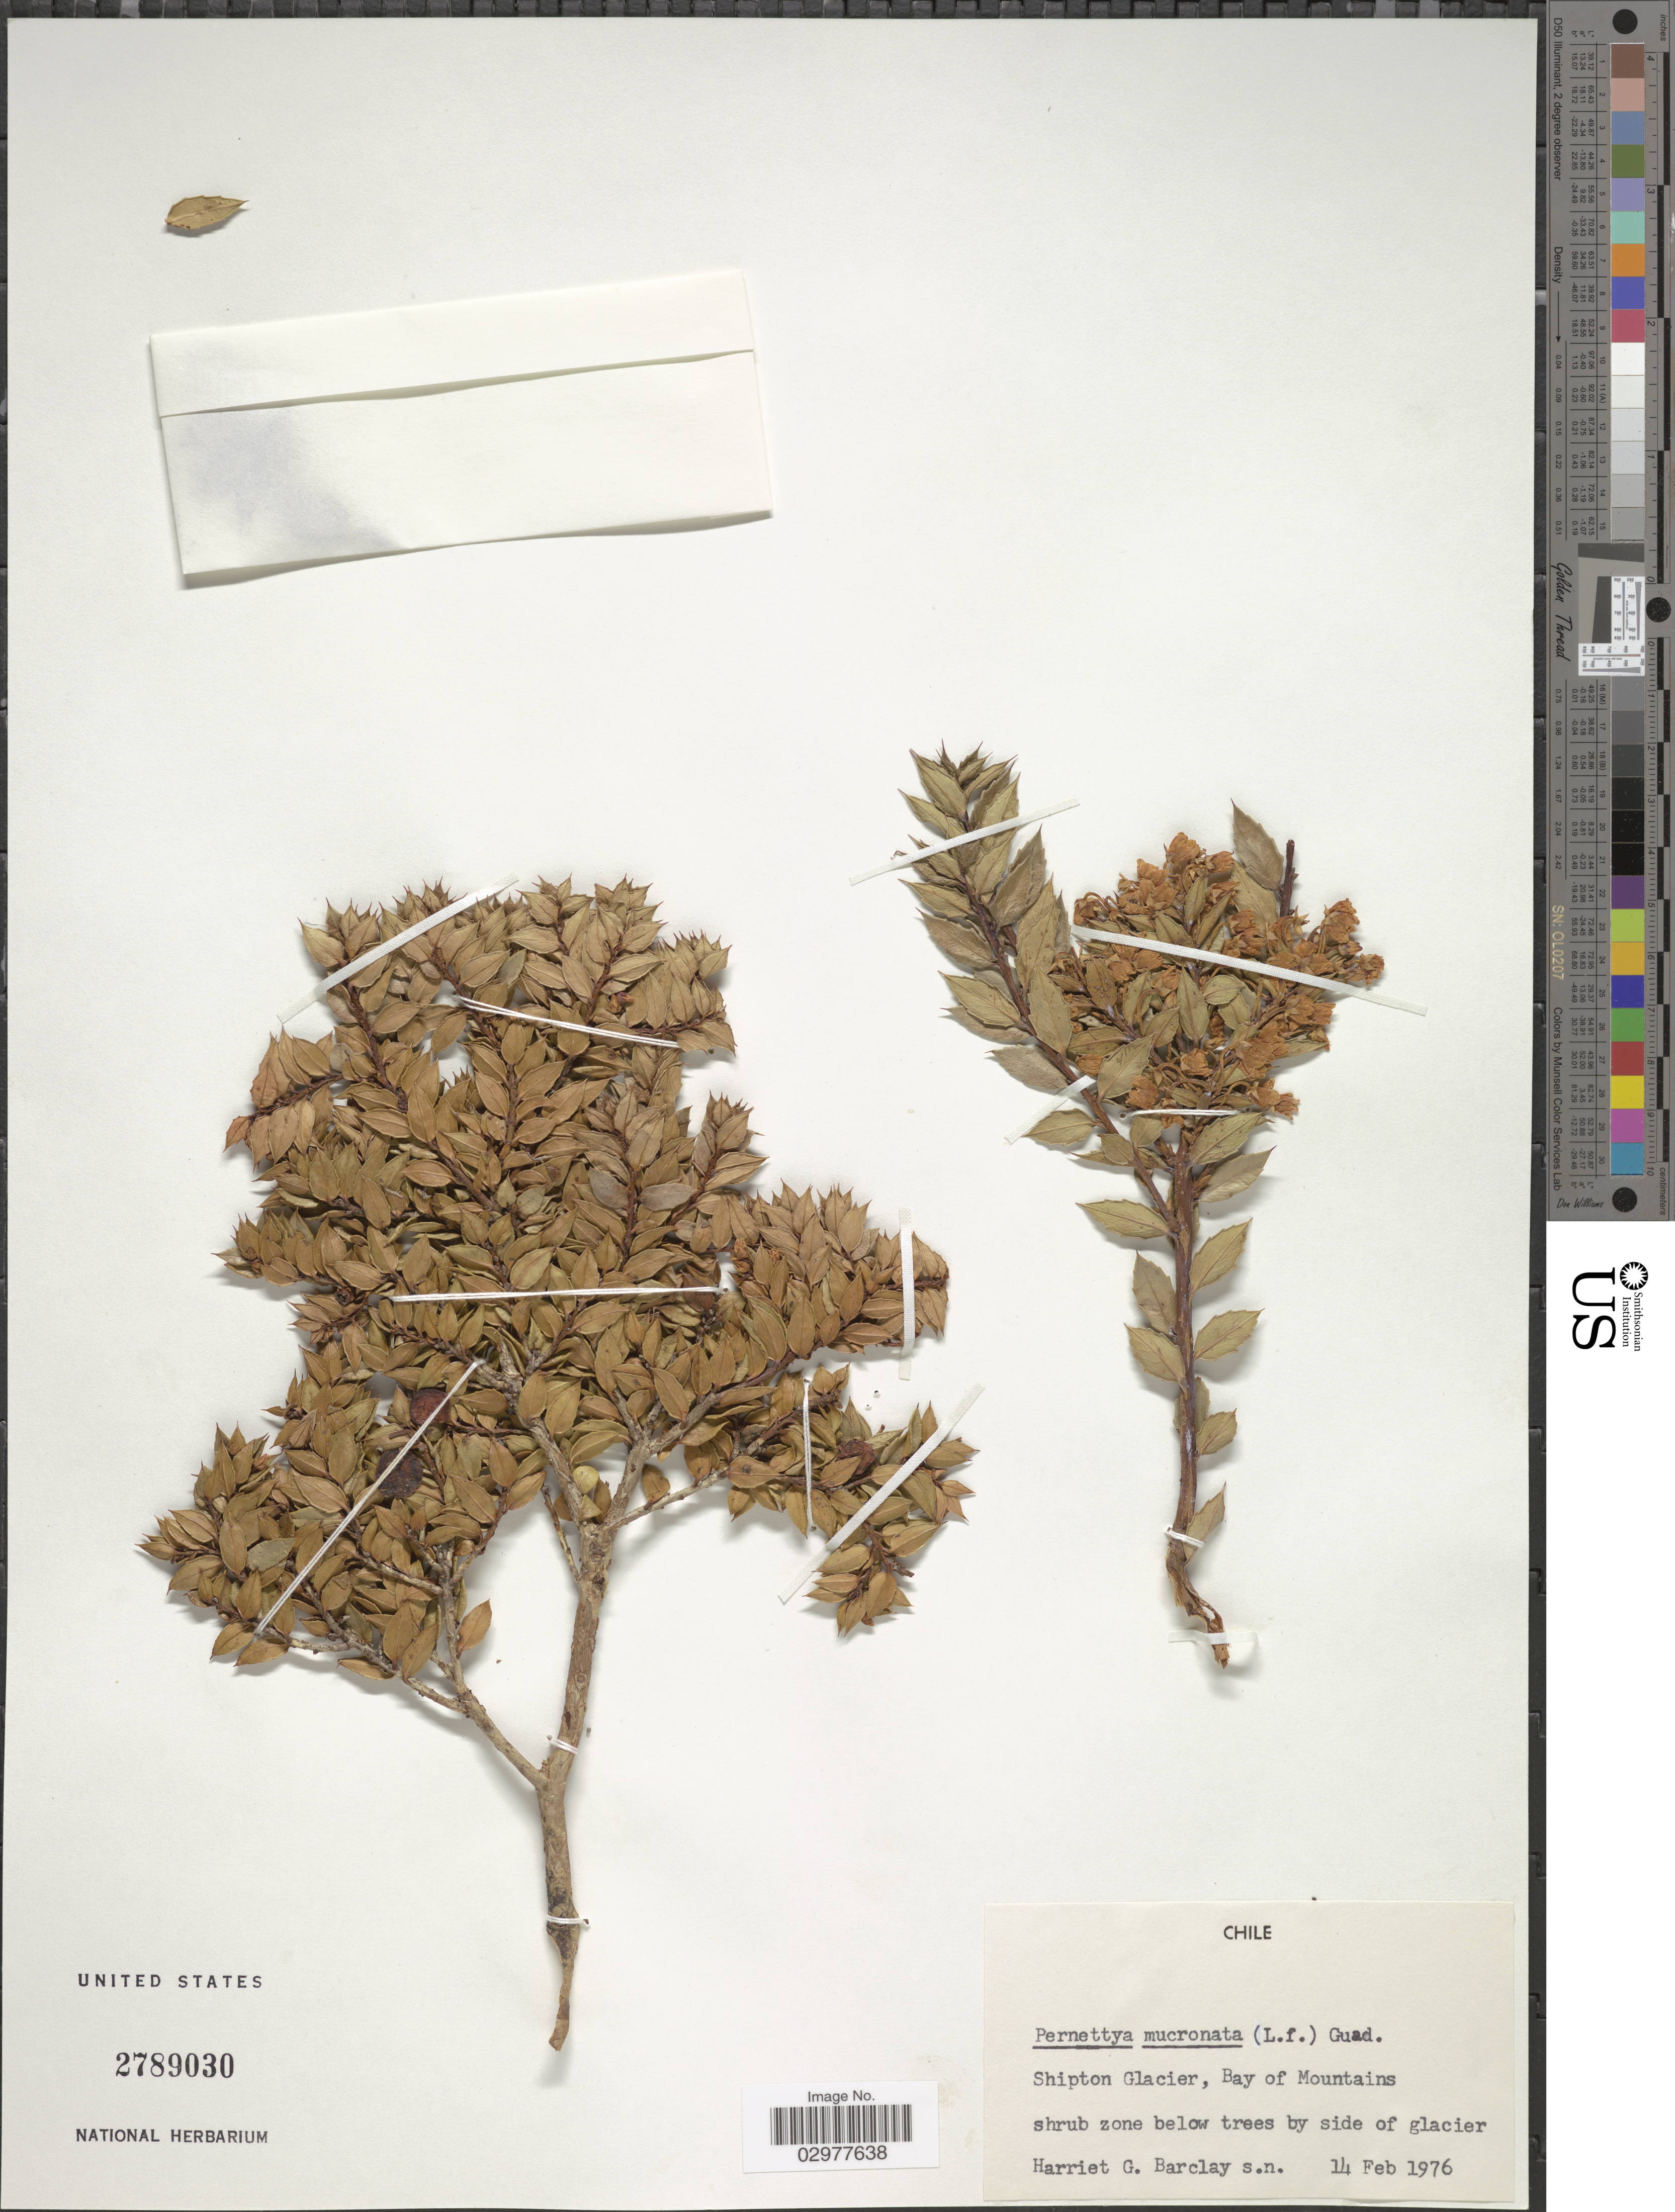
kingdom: Plantae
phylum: Tracheophyta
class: Magnoliopsida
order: Ericales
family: Ericaceae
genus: Pernettya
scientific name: Pernettya mucronata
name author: (L. f.) Gaudich. ex A. Spreng.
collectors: H. G. Barclay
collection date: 1976-02-14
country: Chile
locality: Shipton Glacier, Bay of Mountains.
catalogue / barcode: US 2789030